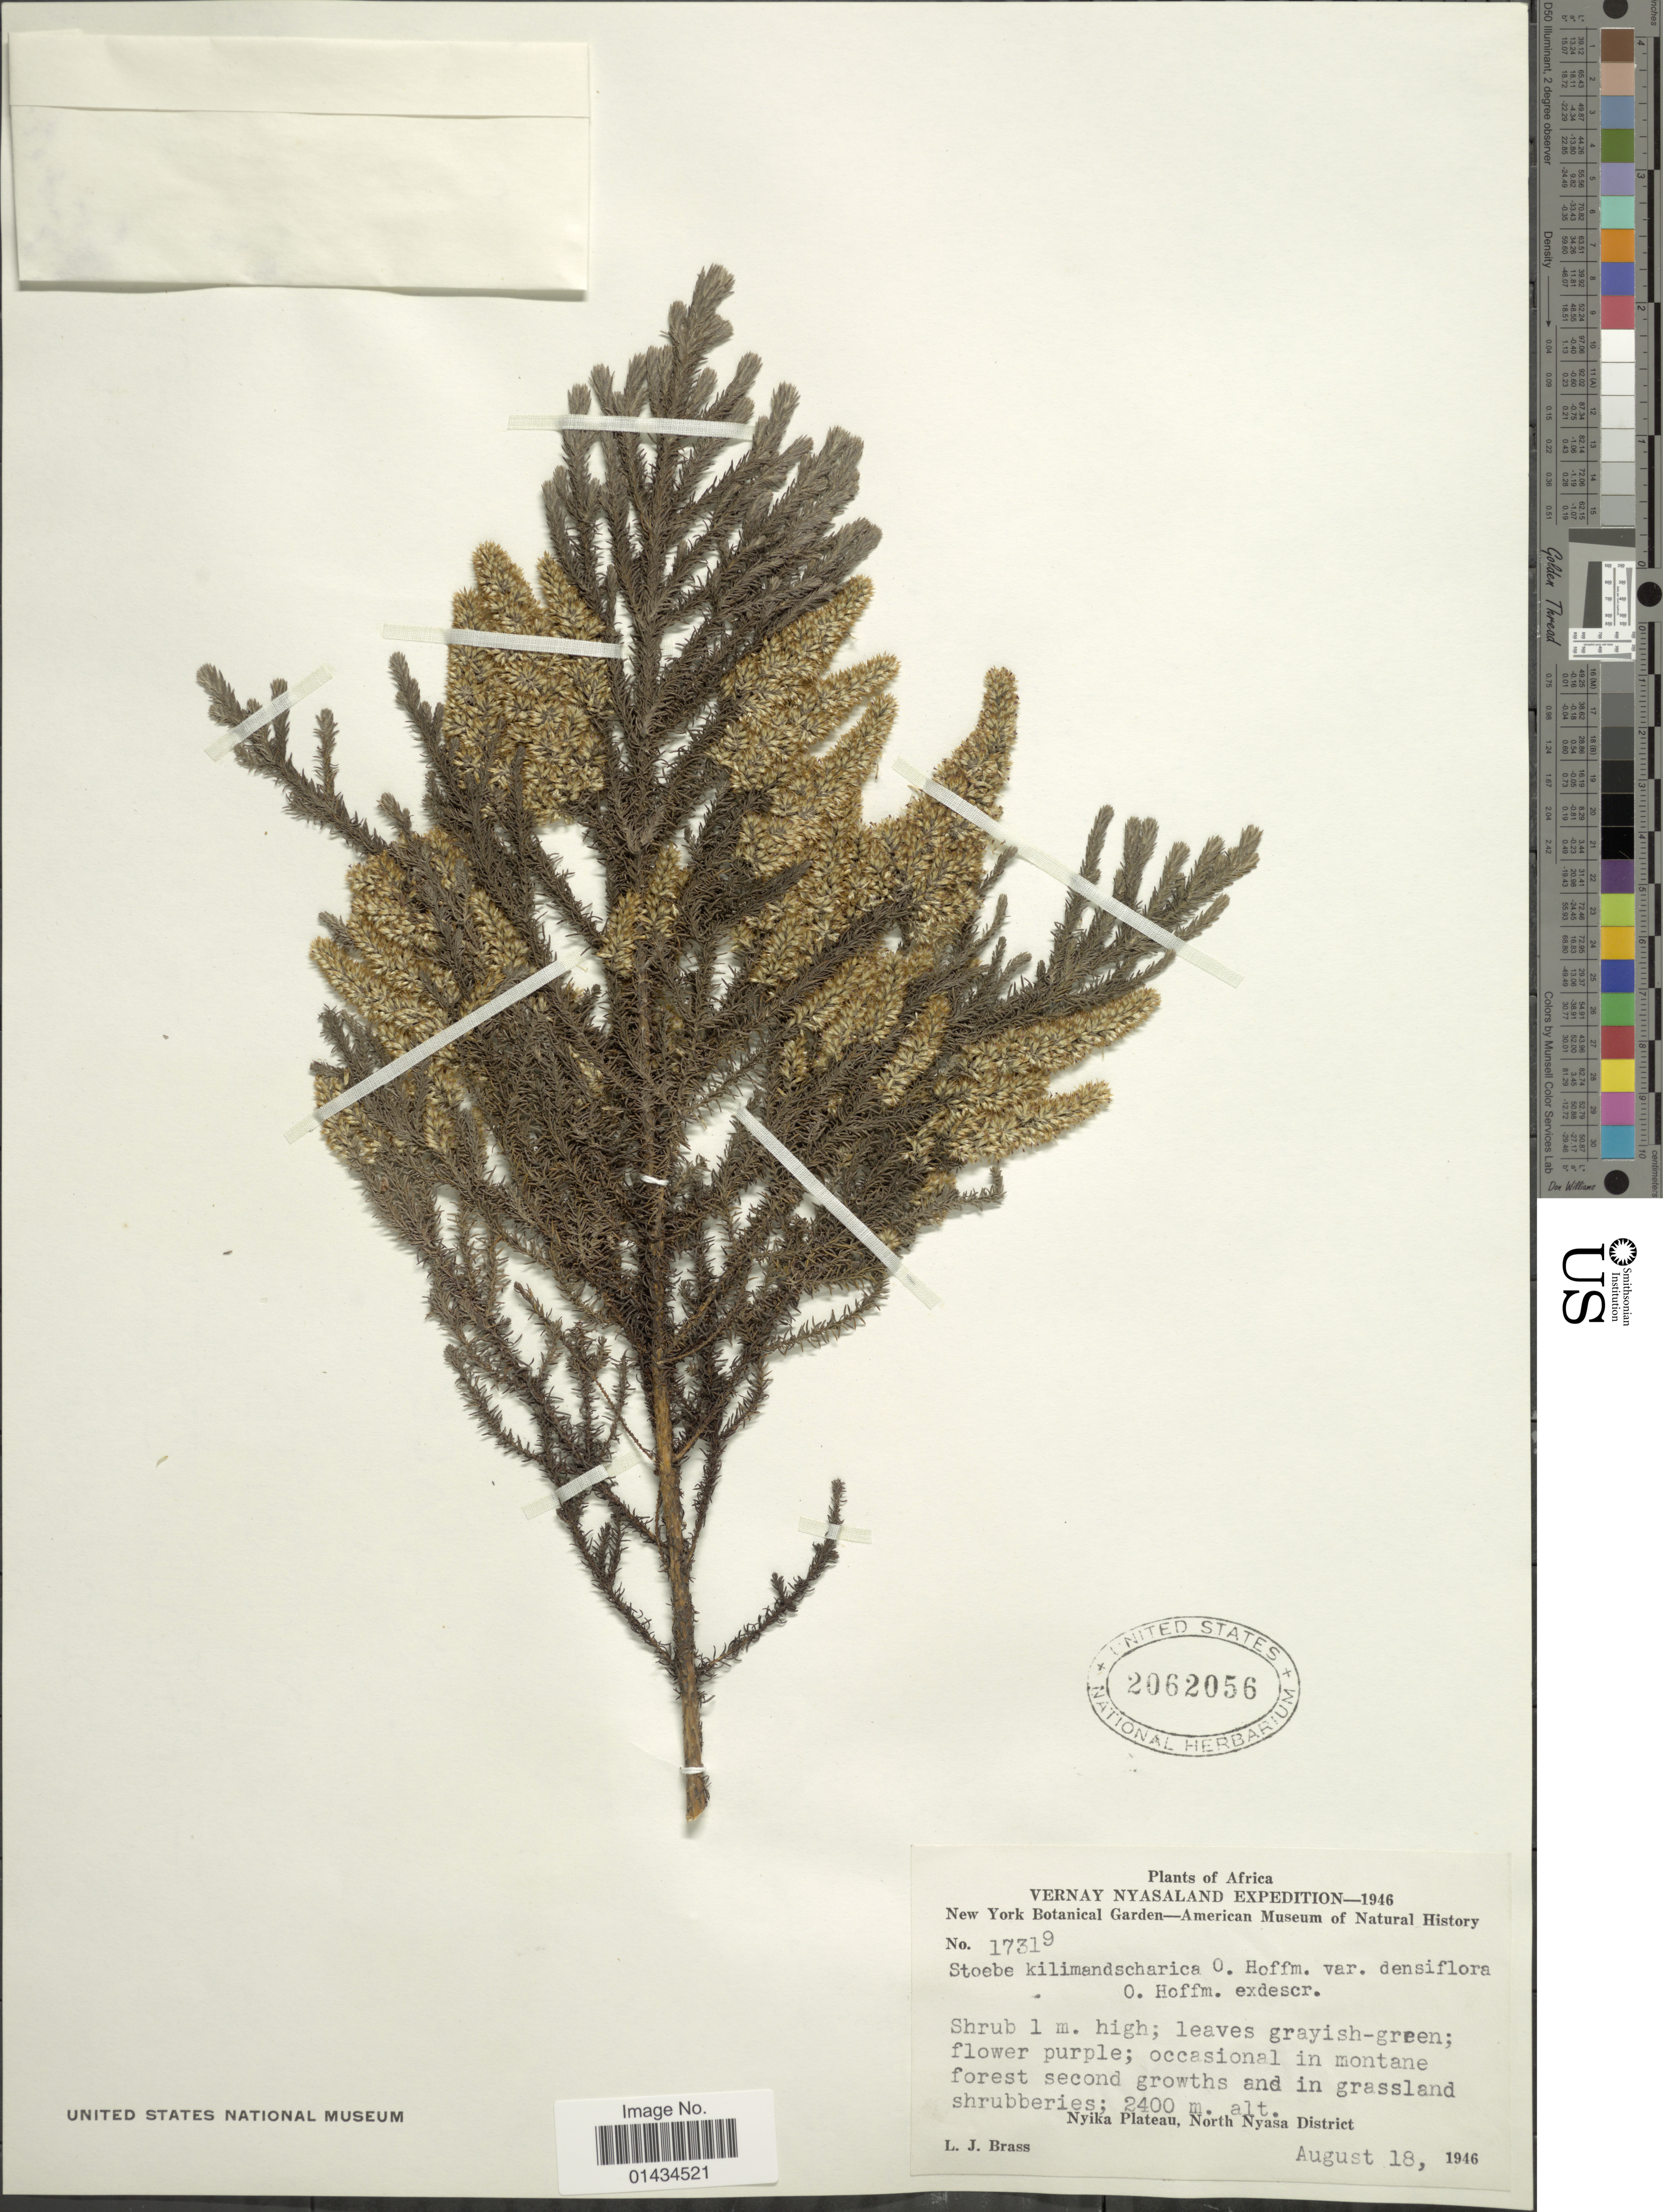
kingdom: Plantae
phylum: Tracheophyta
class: Magnoliopsida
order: Asterales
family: Asteraceae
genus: Stoebe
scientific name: Stoebe kilimandscharica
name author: O. Hoffm.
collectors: L. J. Brass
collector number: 17319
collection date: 1946-08-18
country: Mozambique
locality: Vernany Nyasaland, occasional in montane forest second growths and in grassland shrubberies, Nyika Plateau, North Nyasa District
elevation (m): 2400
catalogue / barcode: US 2062056